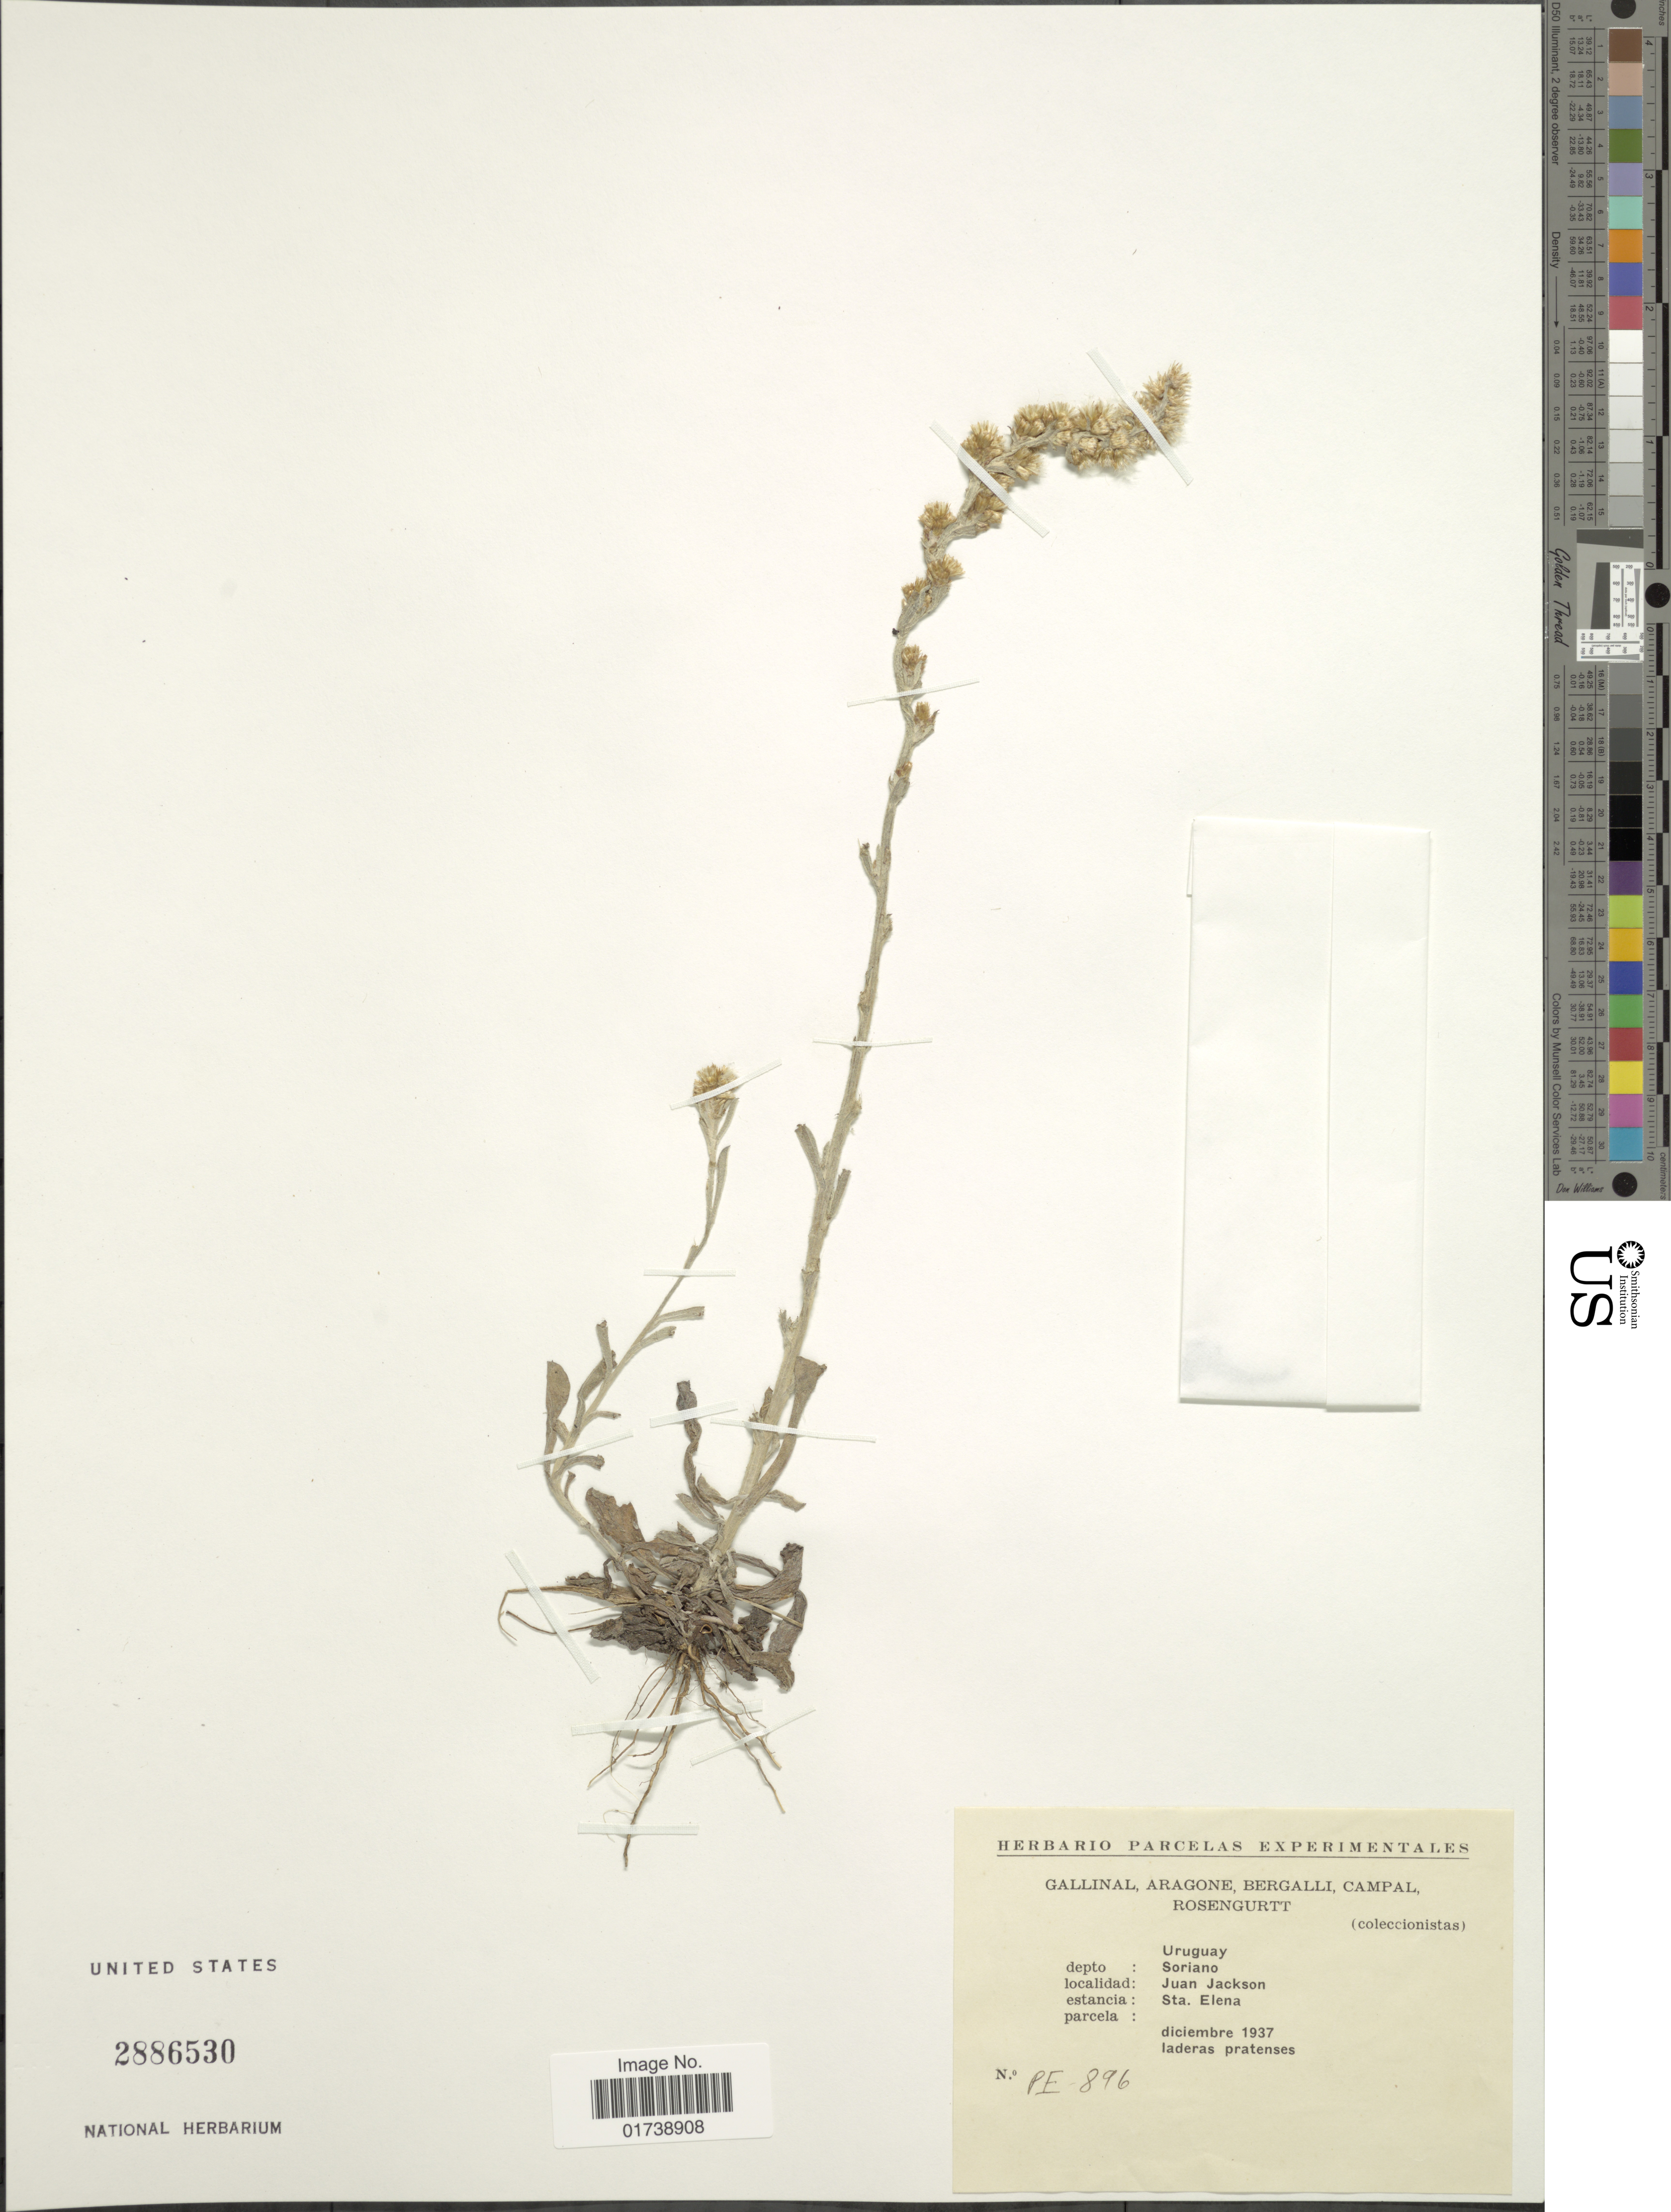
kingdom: Plantae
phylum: Tracheophyta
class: Magnoliopsida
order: Asterales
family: Asteraceae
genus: Gamochaeta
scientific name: Gamochaeta sp.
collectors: -. Gallinal, -- Aragone, -- Bergalli, -- Campal & Rosengurtt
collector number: PE896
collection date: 1937-12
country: Uruguay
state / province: Soriano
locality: Juan Jackson, Estancia Sta. Elena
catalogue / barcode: US 2886530